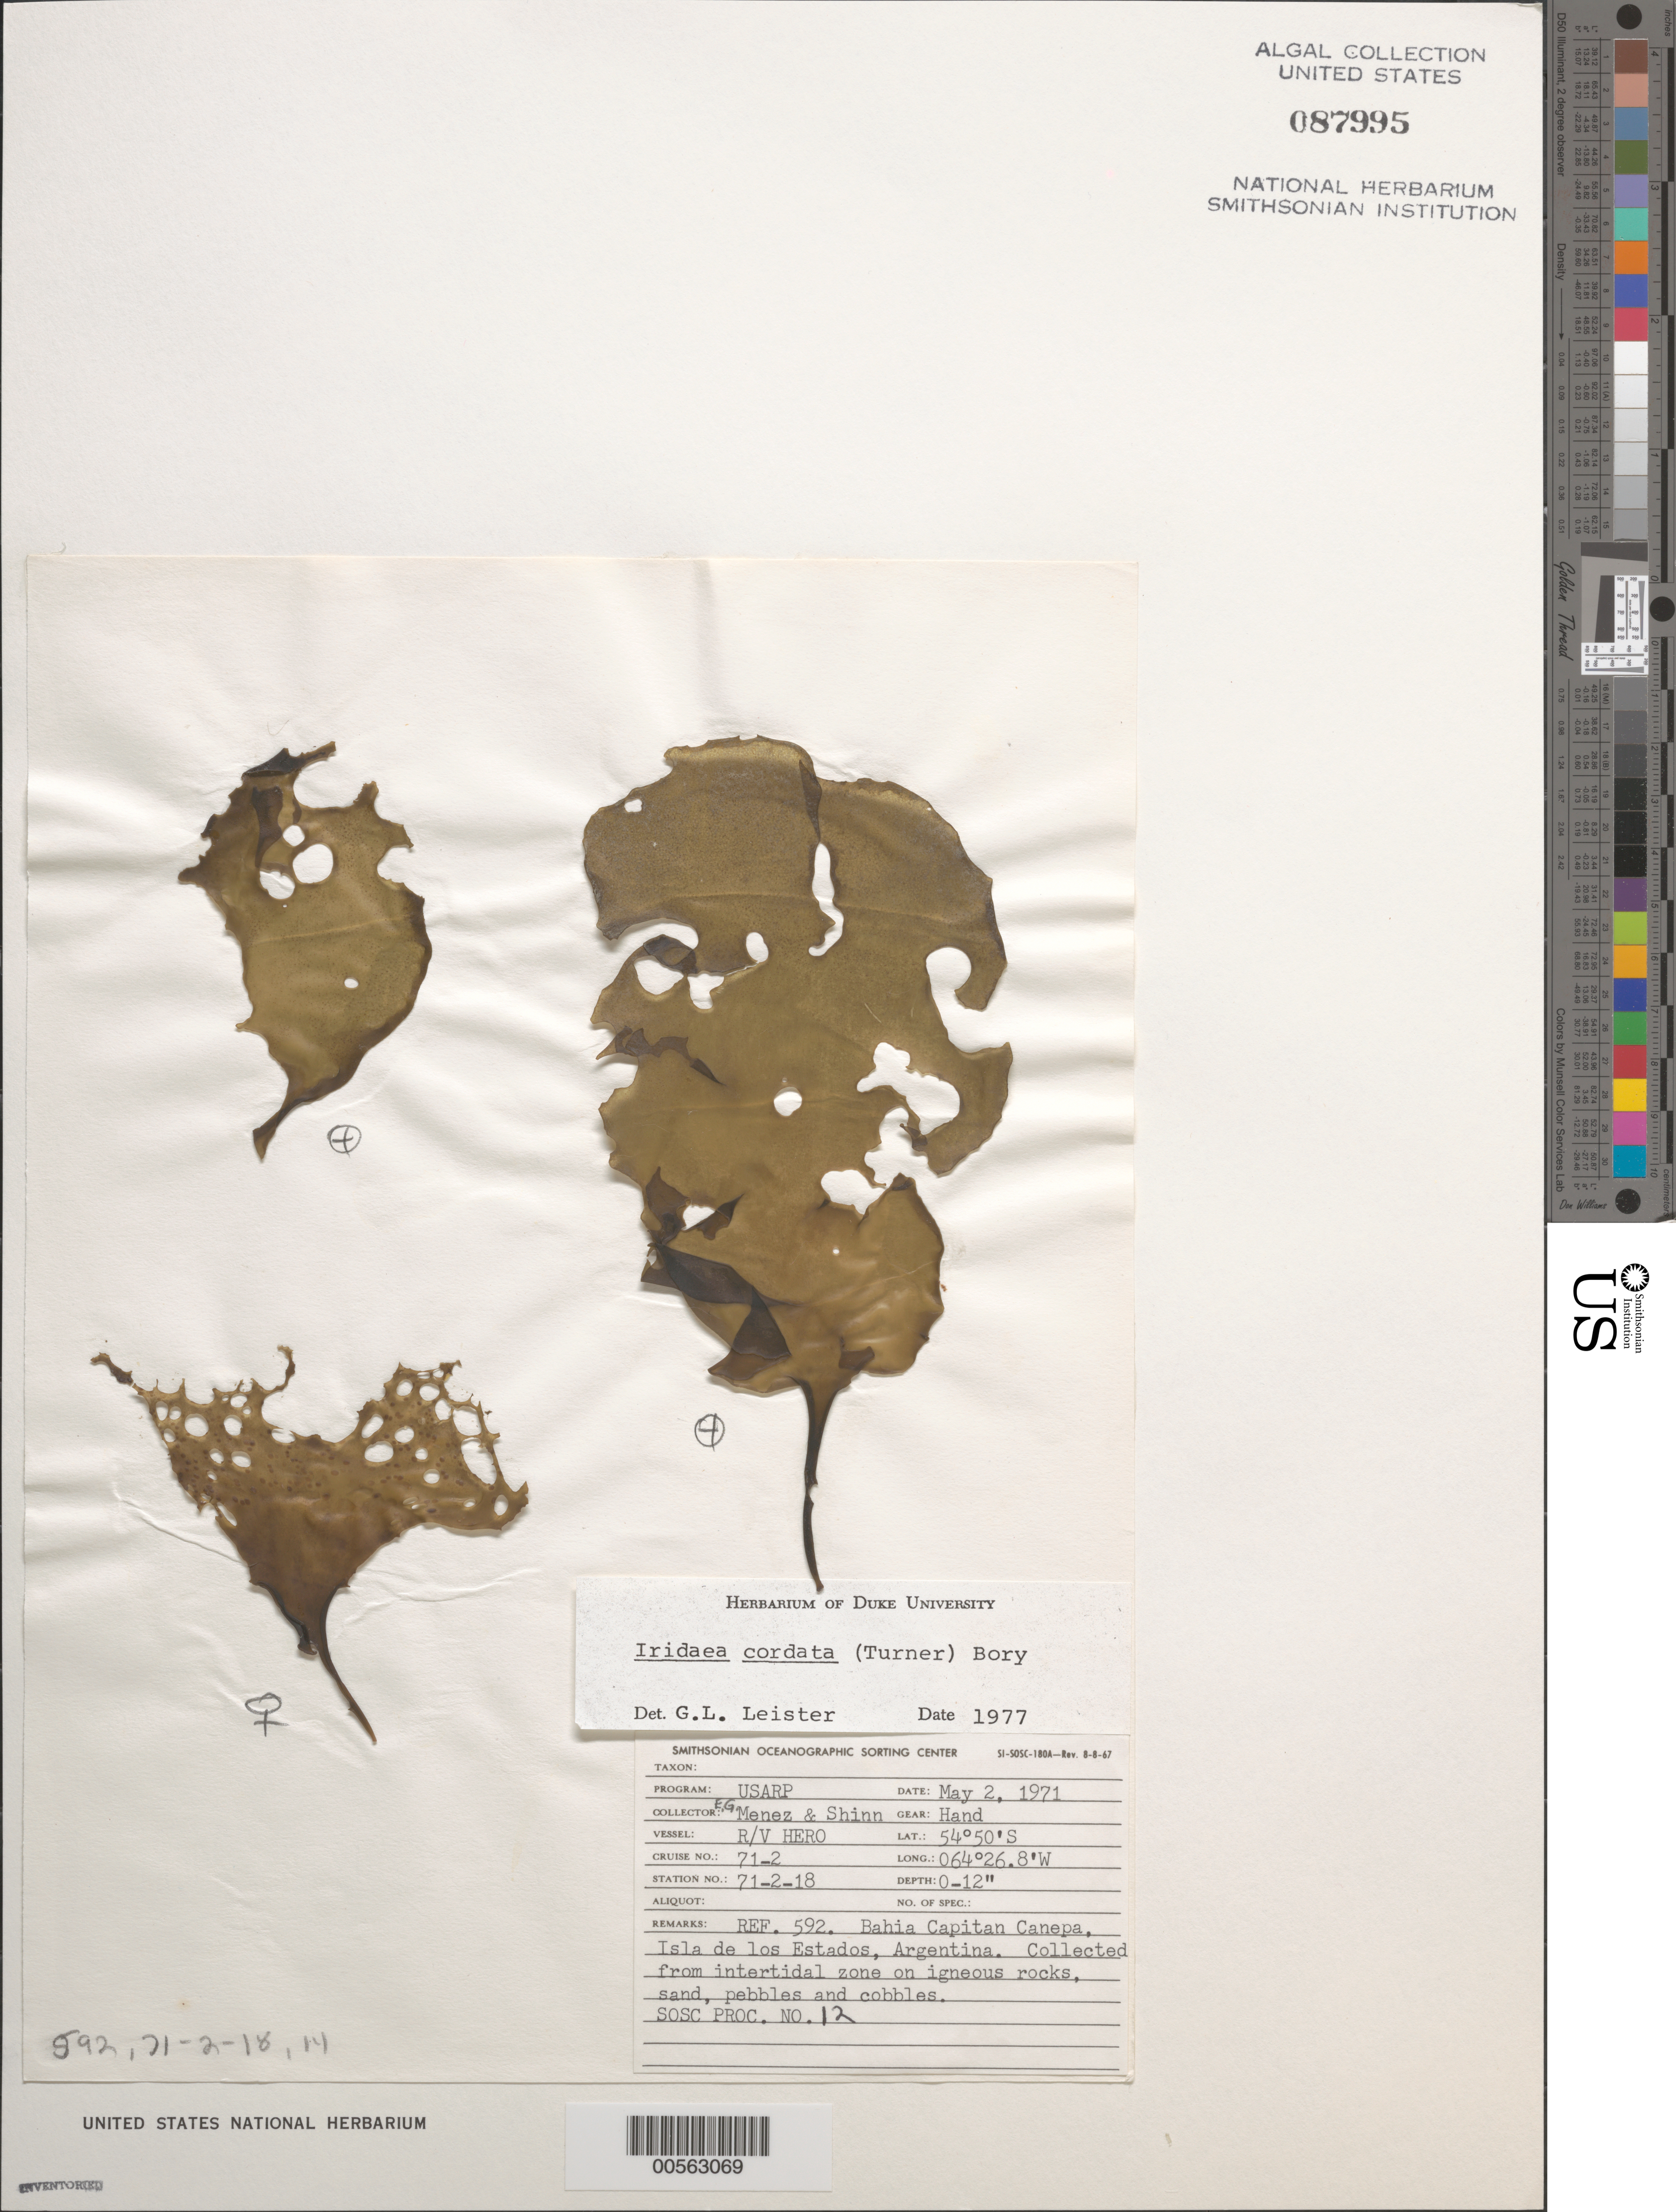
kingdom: Plantae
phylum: Rhodophyta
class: Florideophyceae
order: Gigartinales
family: Gigartinaceae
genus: Iridaea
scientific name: Iridaea cordata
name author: (Turner) Bory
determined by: Leister, G. L.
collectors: Meñez & -. Shinn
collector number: Station 71-2-18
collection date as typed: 02 May 1971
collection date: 1971-05-02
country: Argentina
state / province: Tierra del Fuego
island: Isla de los Estados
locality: Bahia Capitan Canepa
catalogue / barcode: US 87995